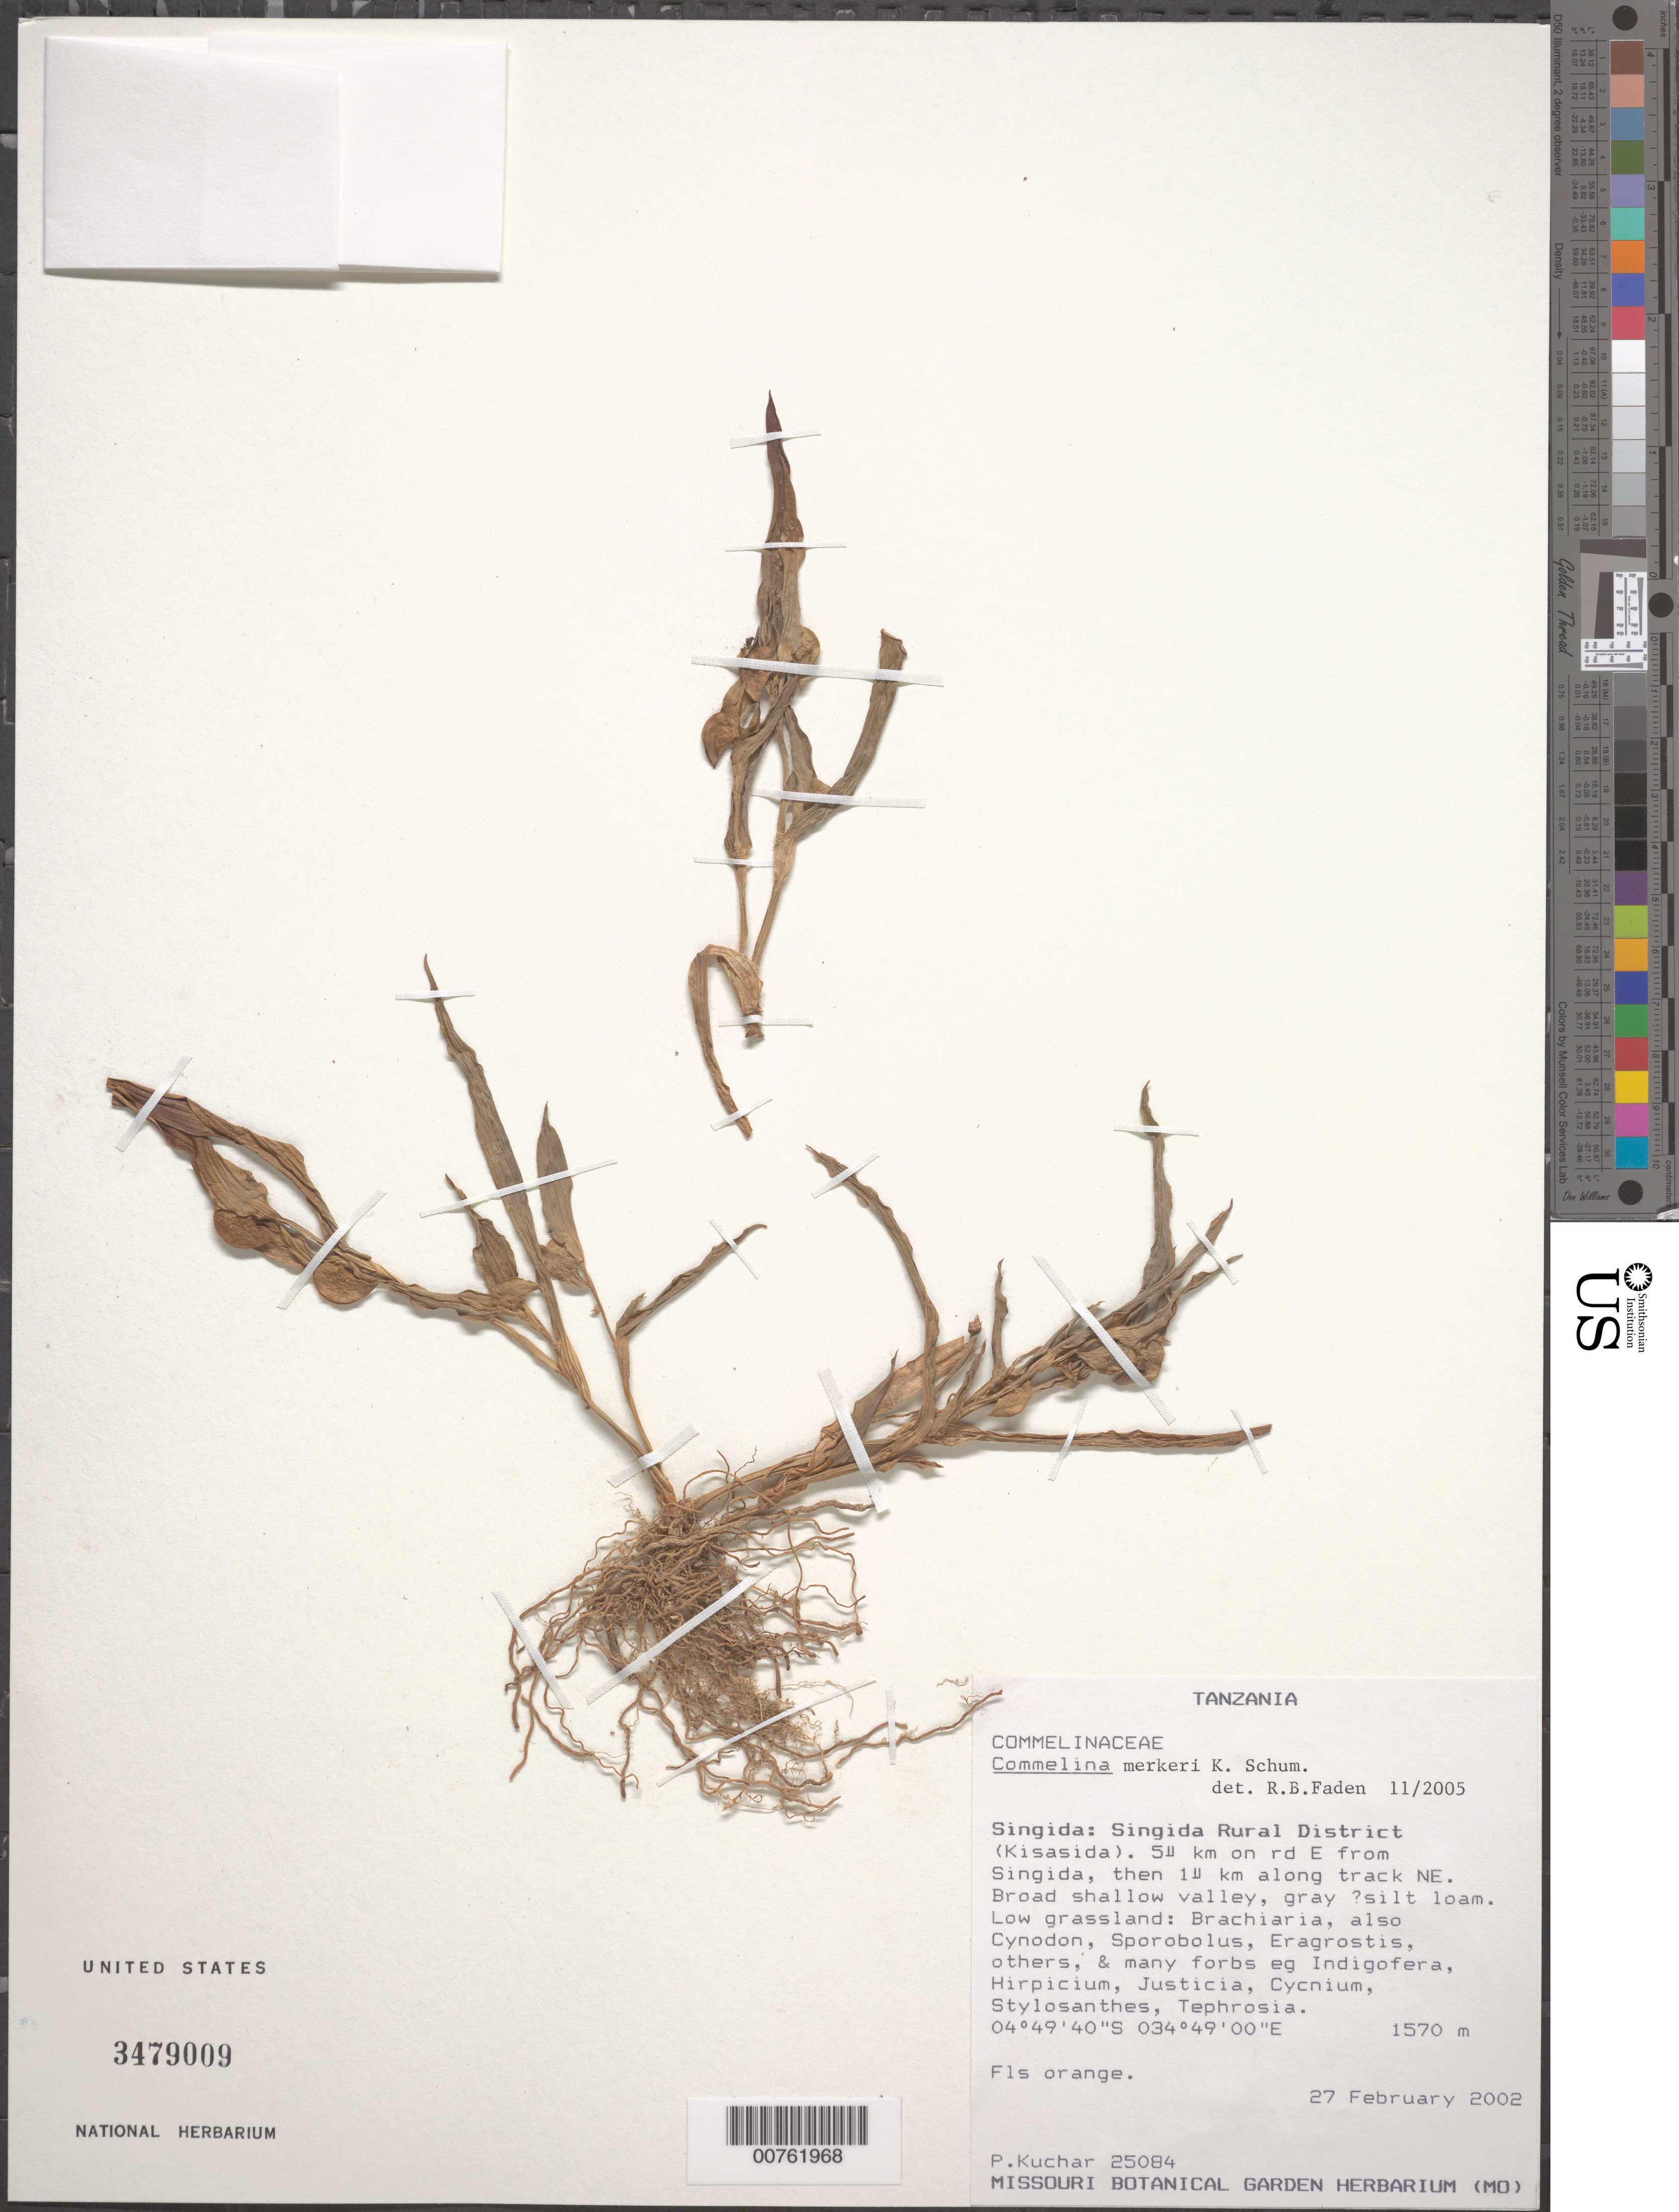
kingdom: Plantae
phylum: Tracheophyta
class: Liliopsida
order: Commelinales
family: Commelinaceae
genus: Commelina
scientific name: Commelina merkeri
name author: K. Schum.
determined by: Faden, Robert B., (US), Smithsonian Institution - National Museum of Natural History (UNITED STATES)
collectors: P. Kuchar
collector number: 25084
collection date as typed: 27 Feb 2002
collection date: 2002-02-27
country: Tanzania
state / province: Singida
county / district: Singida Rural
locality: (Kisasida).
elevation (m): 1570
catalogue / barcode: US 3479009